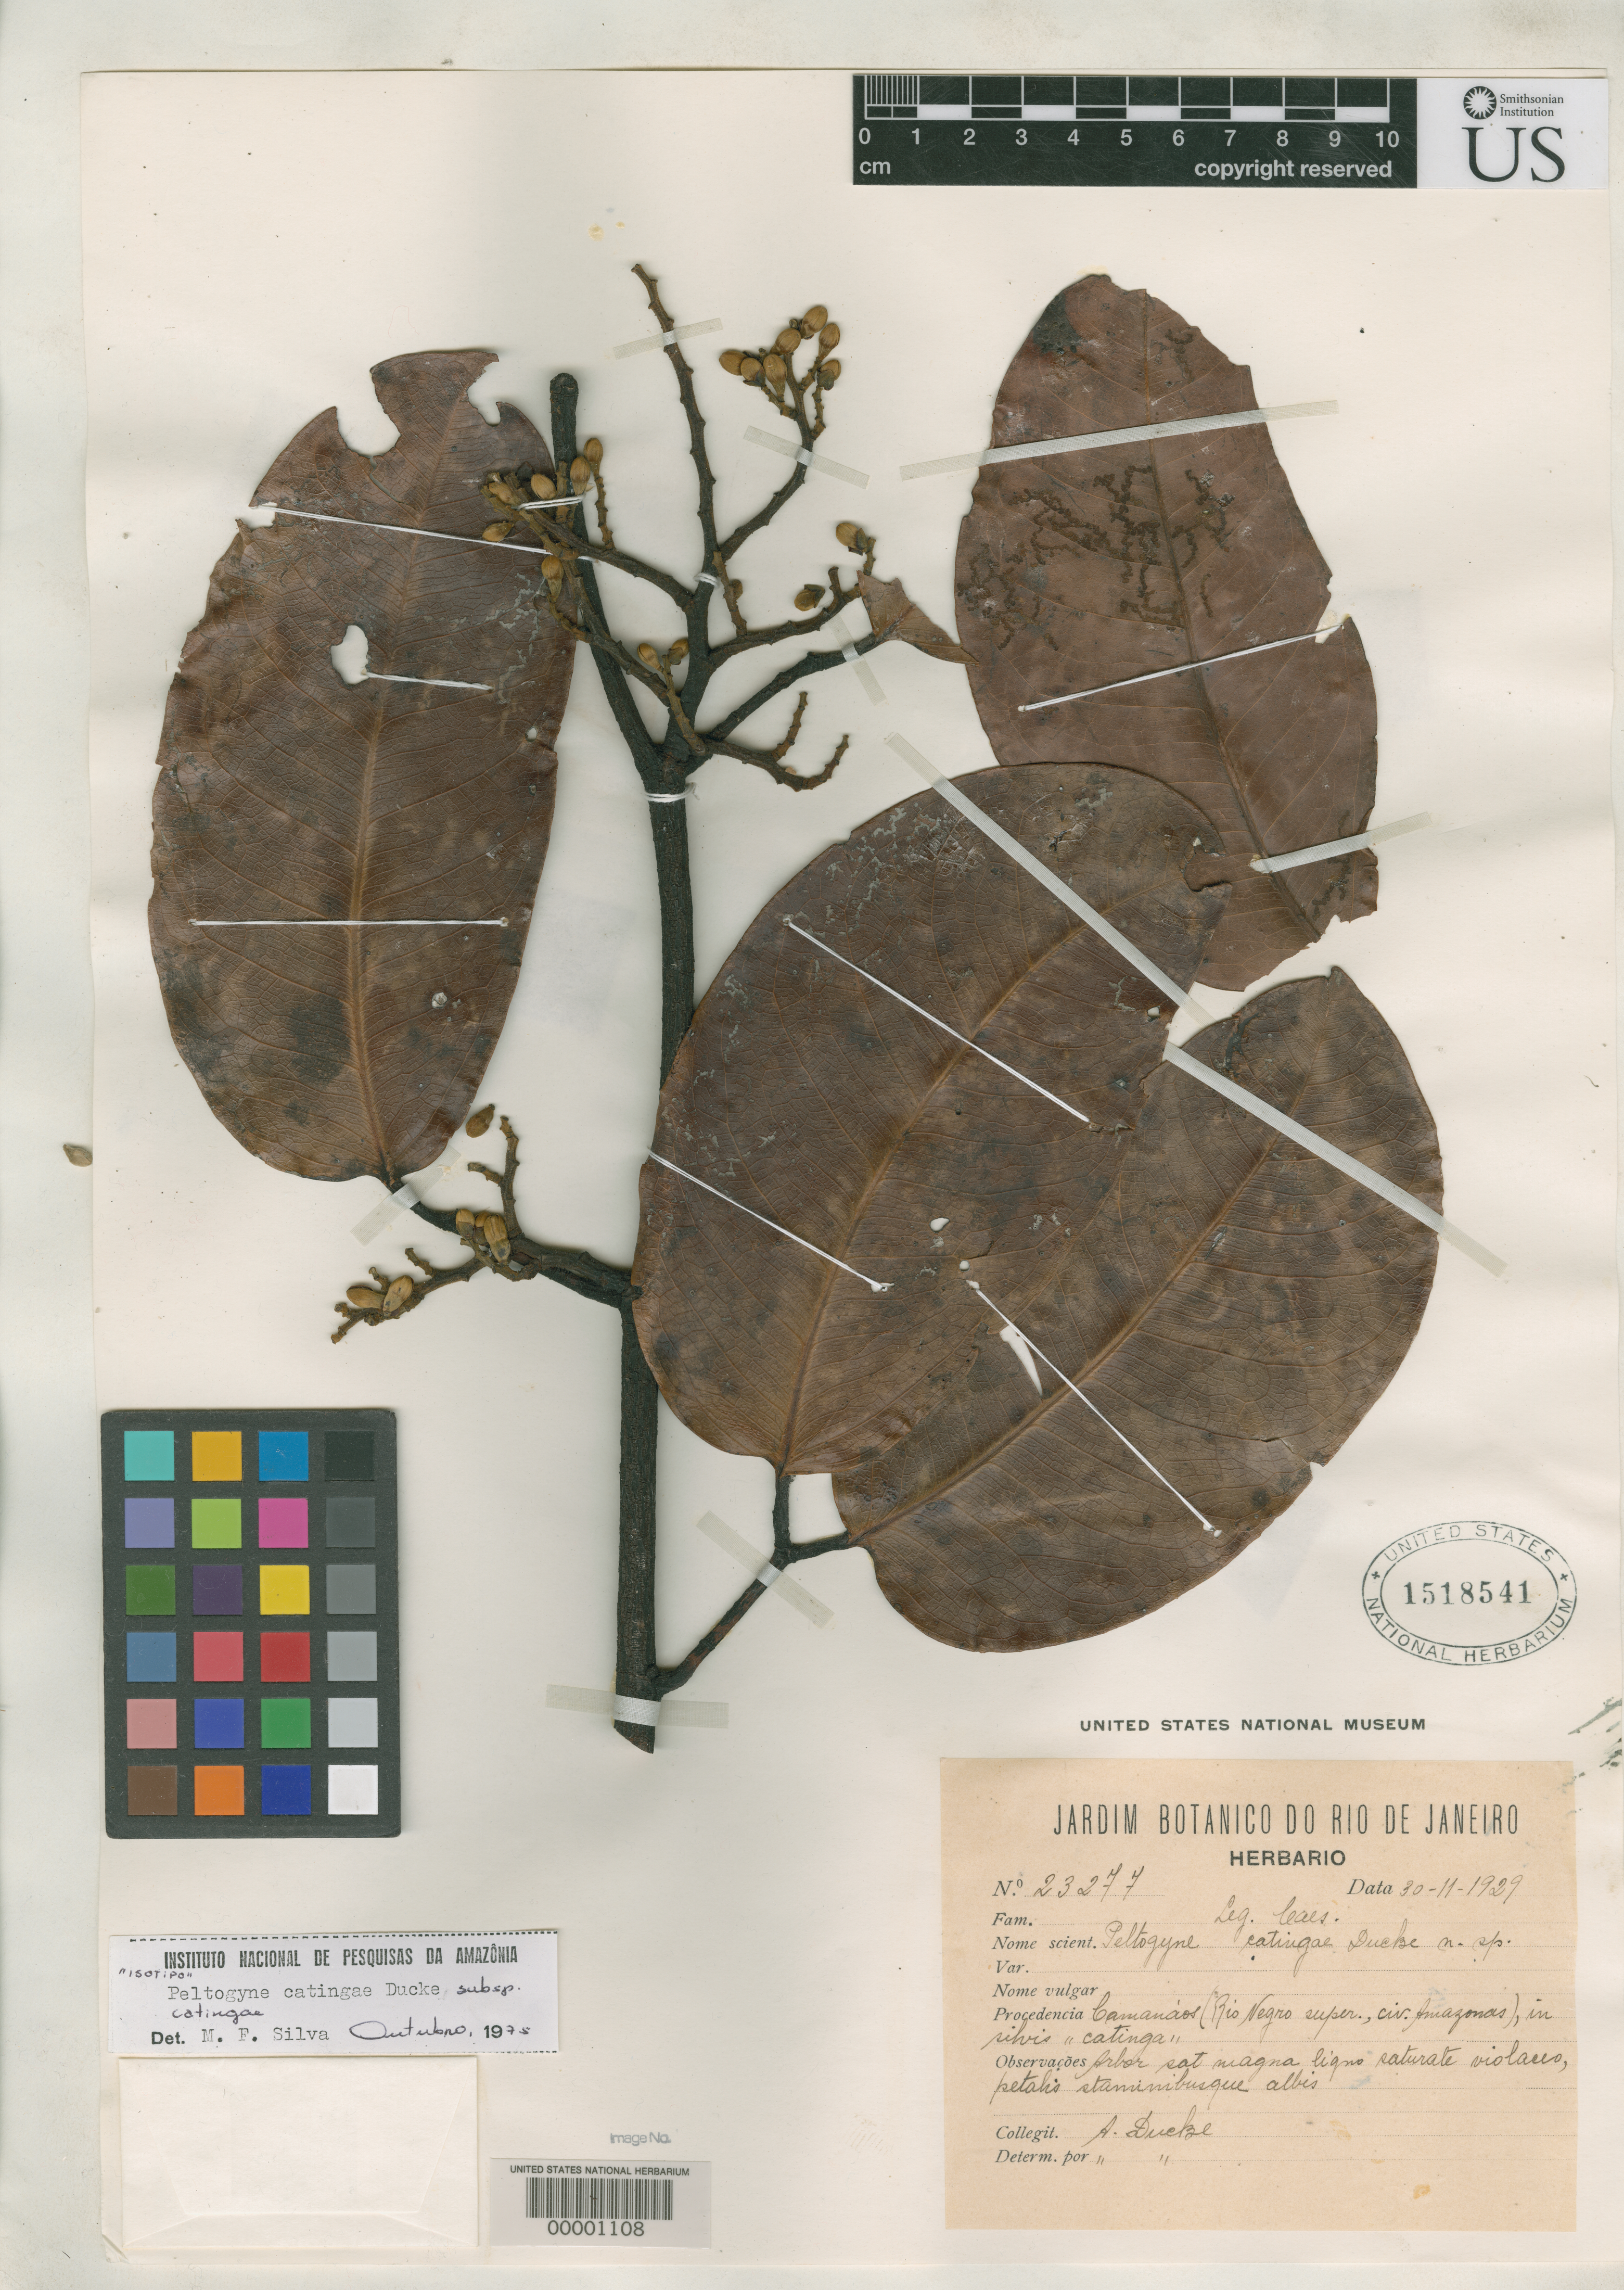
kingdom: Plantae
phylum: Tracheophyta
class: Magnoliopsida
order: Fabales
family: Fabaceae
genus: Peltogyne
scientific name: Peltogyne catingae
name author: Ducke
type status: Isotype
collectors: A. Ducke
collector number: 23277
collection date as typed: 30 Nov 1929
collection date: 1929-11-30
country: Brazil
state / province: Amazonas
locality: Rio Negro, Camanaos.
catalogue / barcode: US 1518541